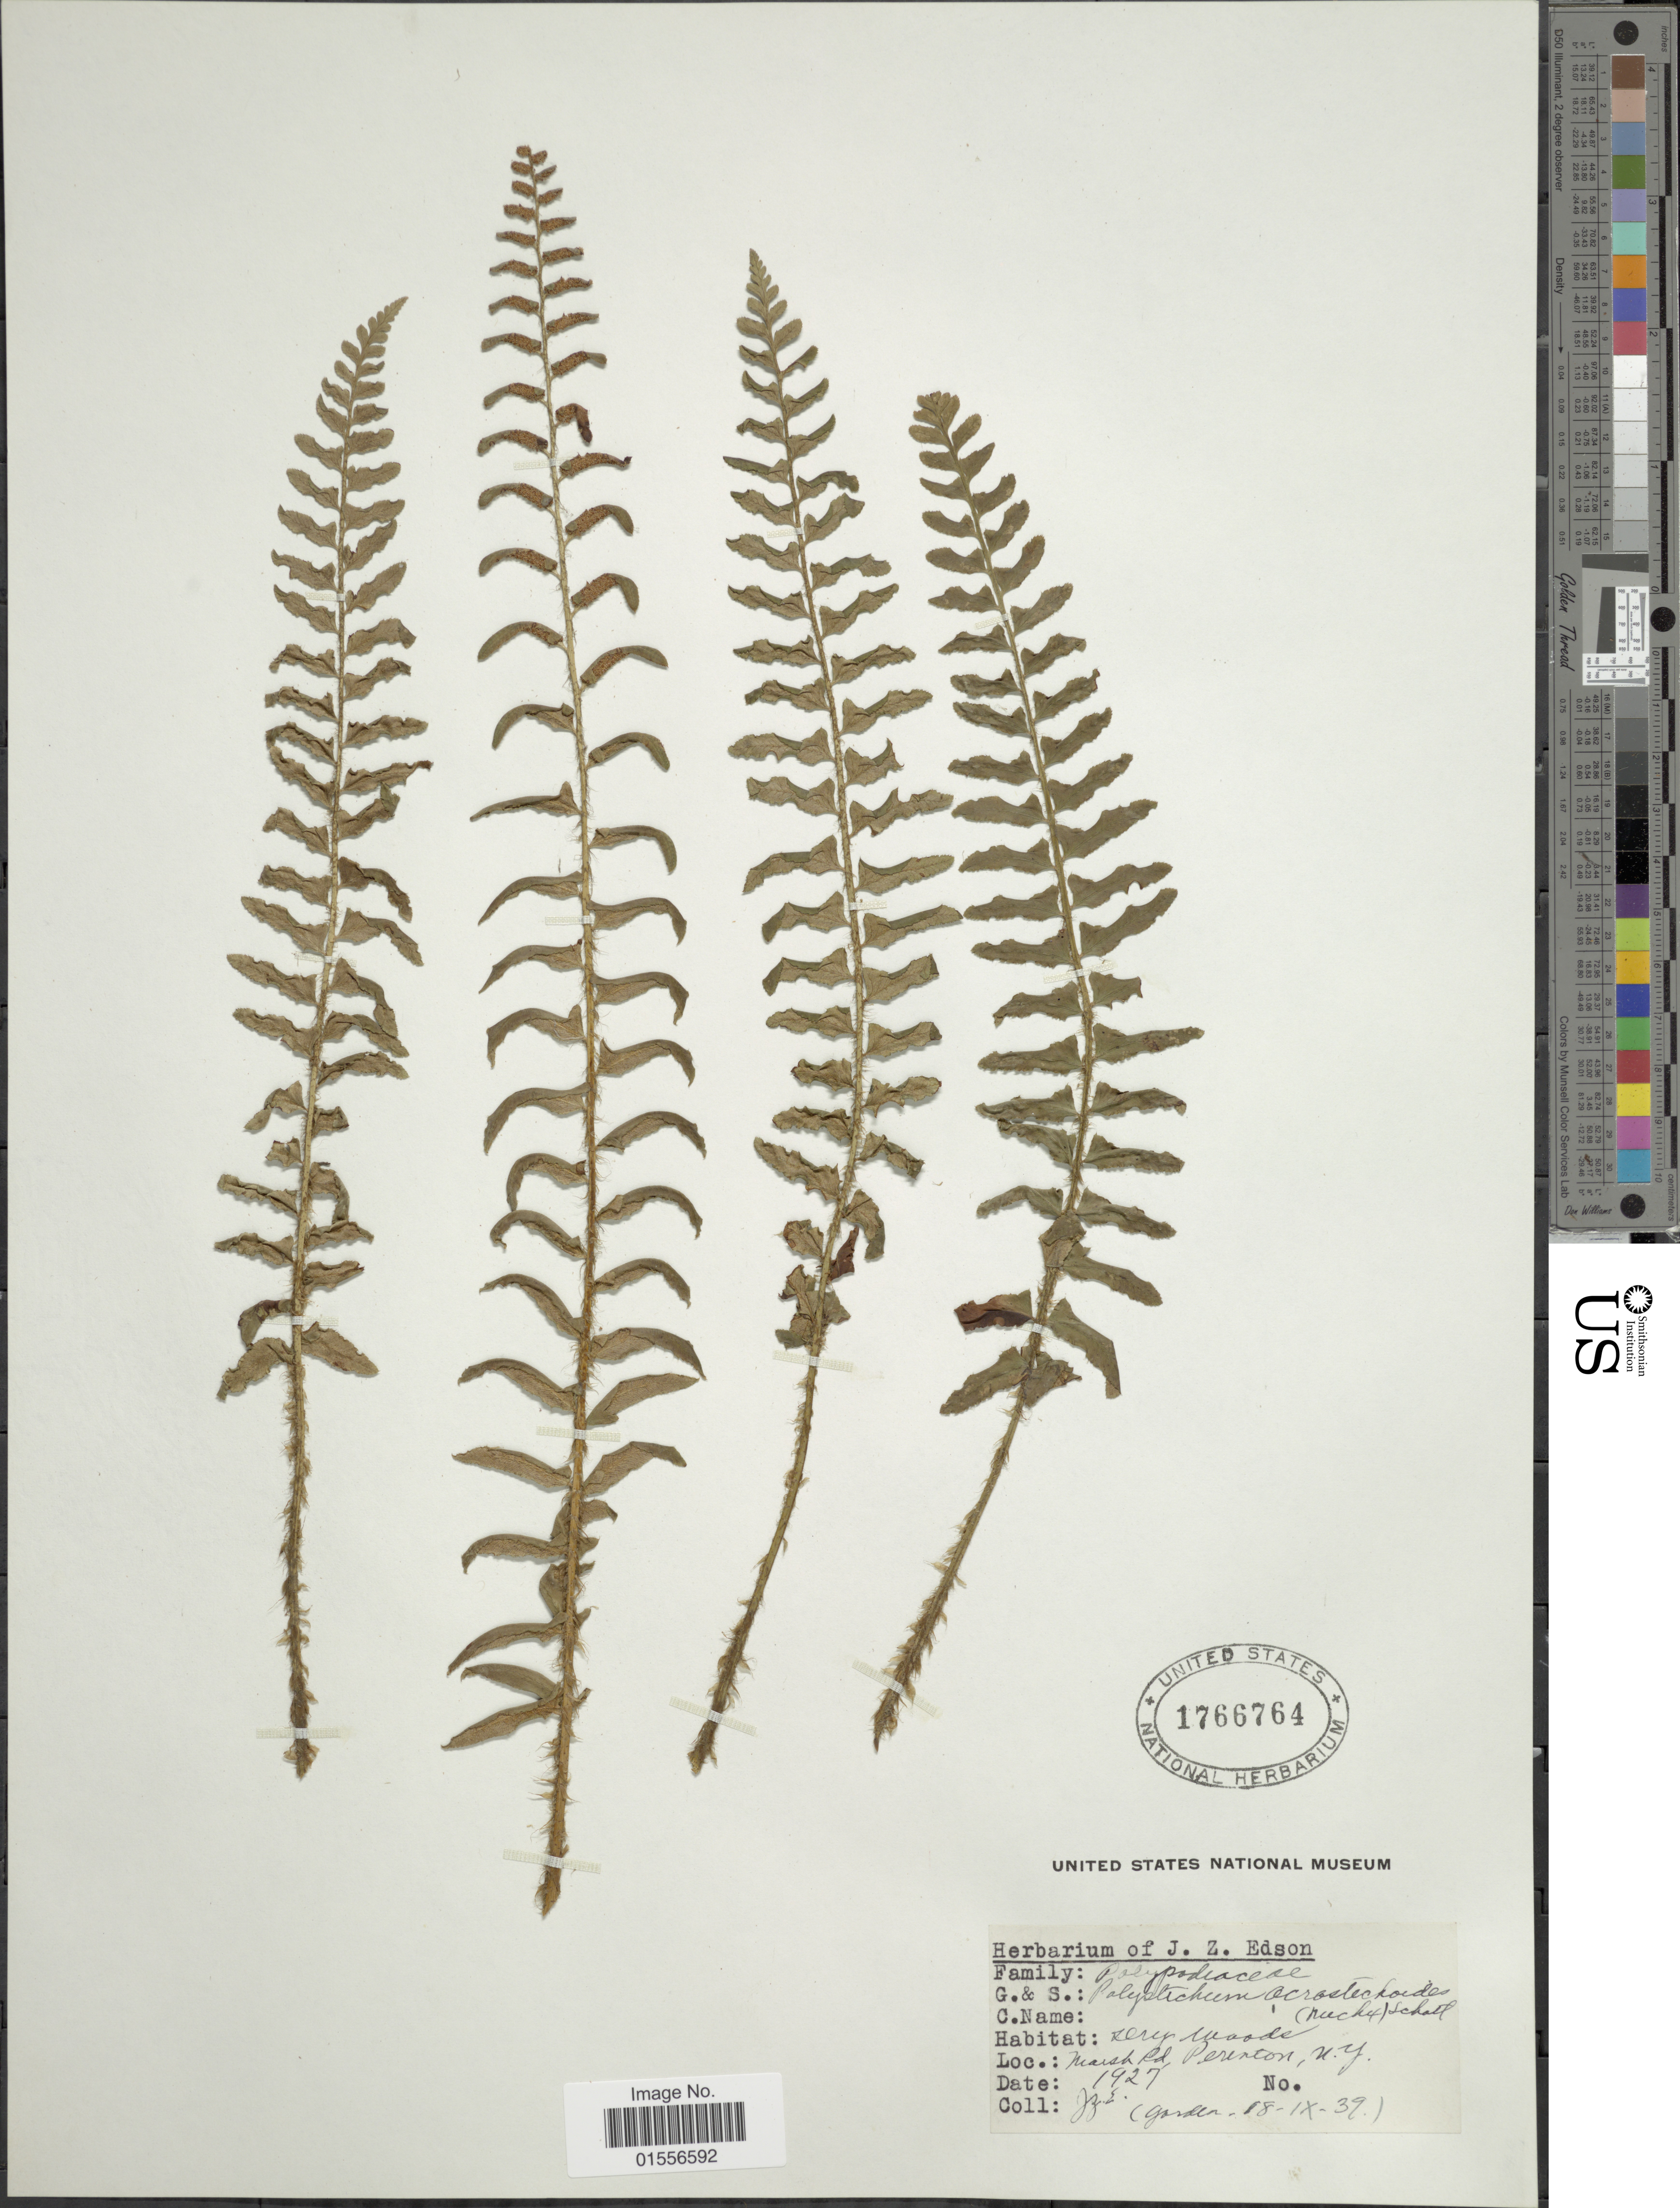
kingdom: Plantae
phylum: Tracheophyta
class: Polypodiopsida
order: Polypodiales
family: Dryopteridaceae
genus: Polystichum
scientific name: Polystichum acrostichoides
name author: (Michx.) Schott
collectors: J. Edson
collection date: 1927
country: United States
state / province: New York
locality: Marsh Rd Perinton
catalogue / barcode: US 1766764